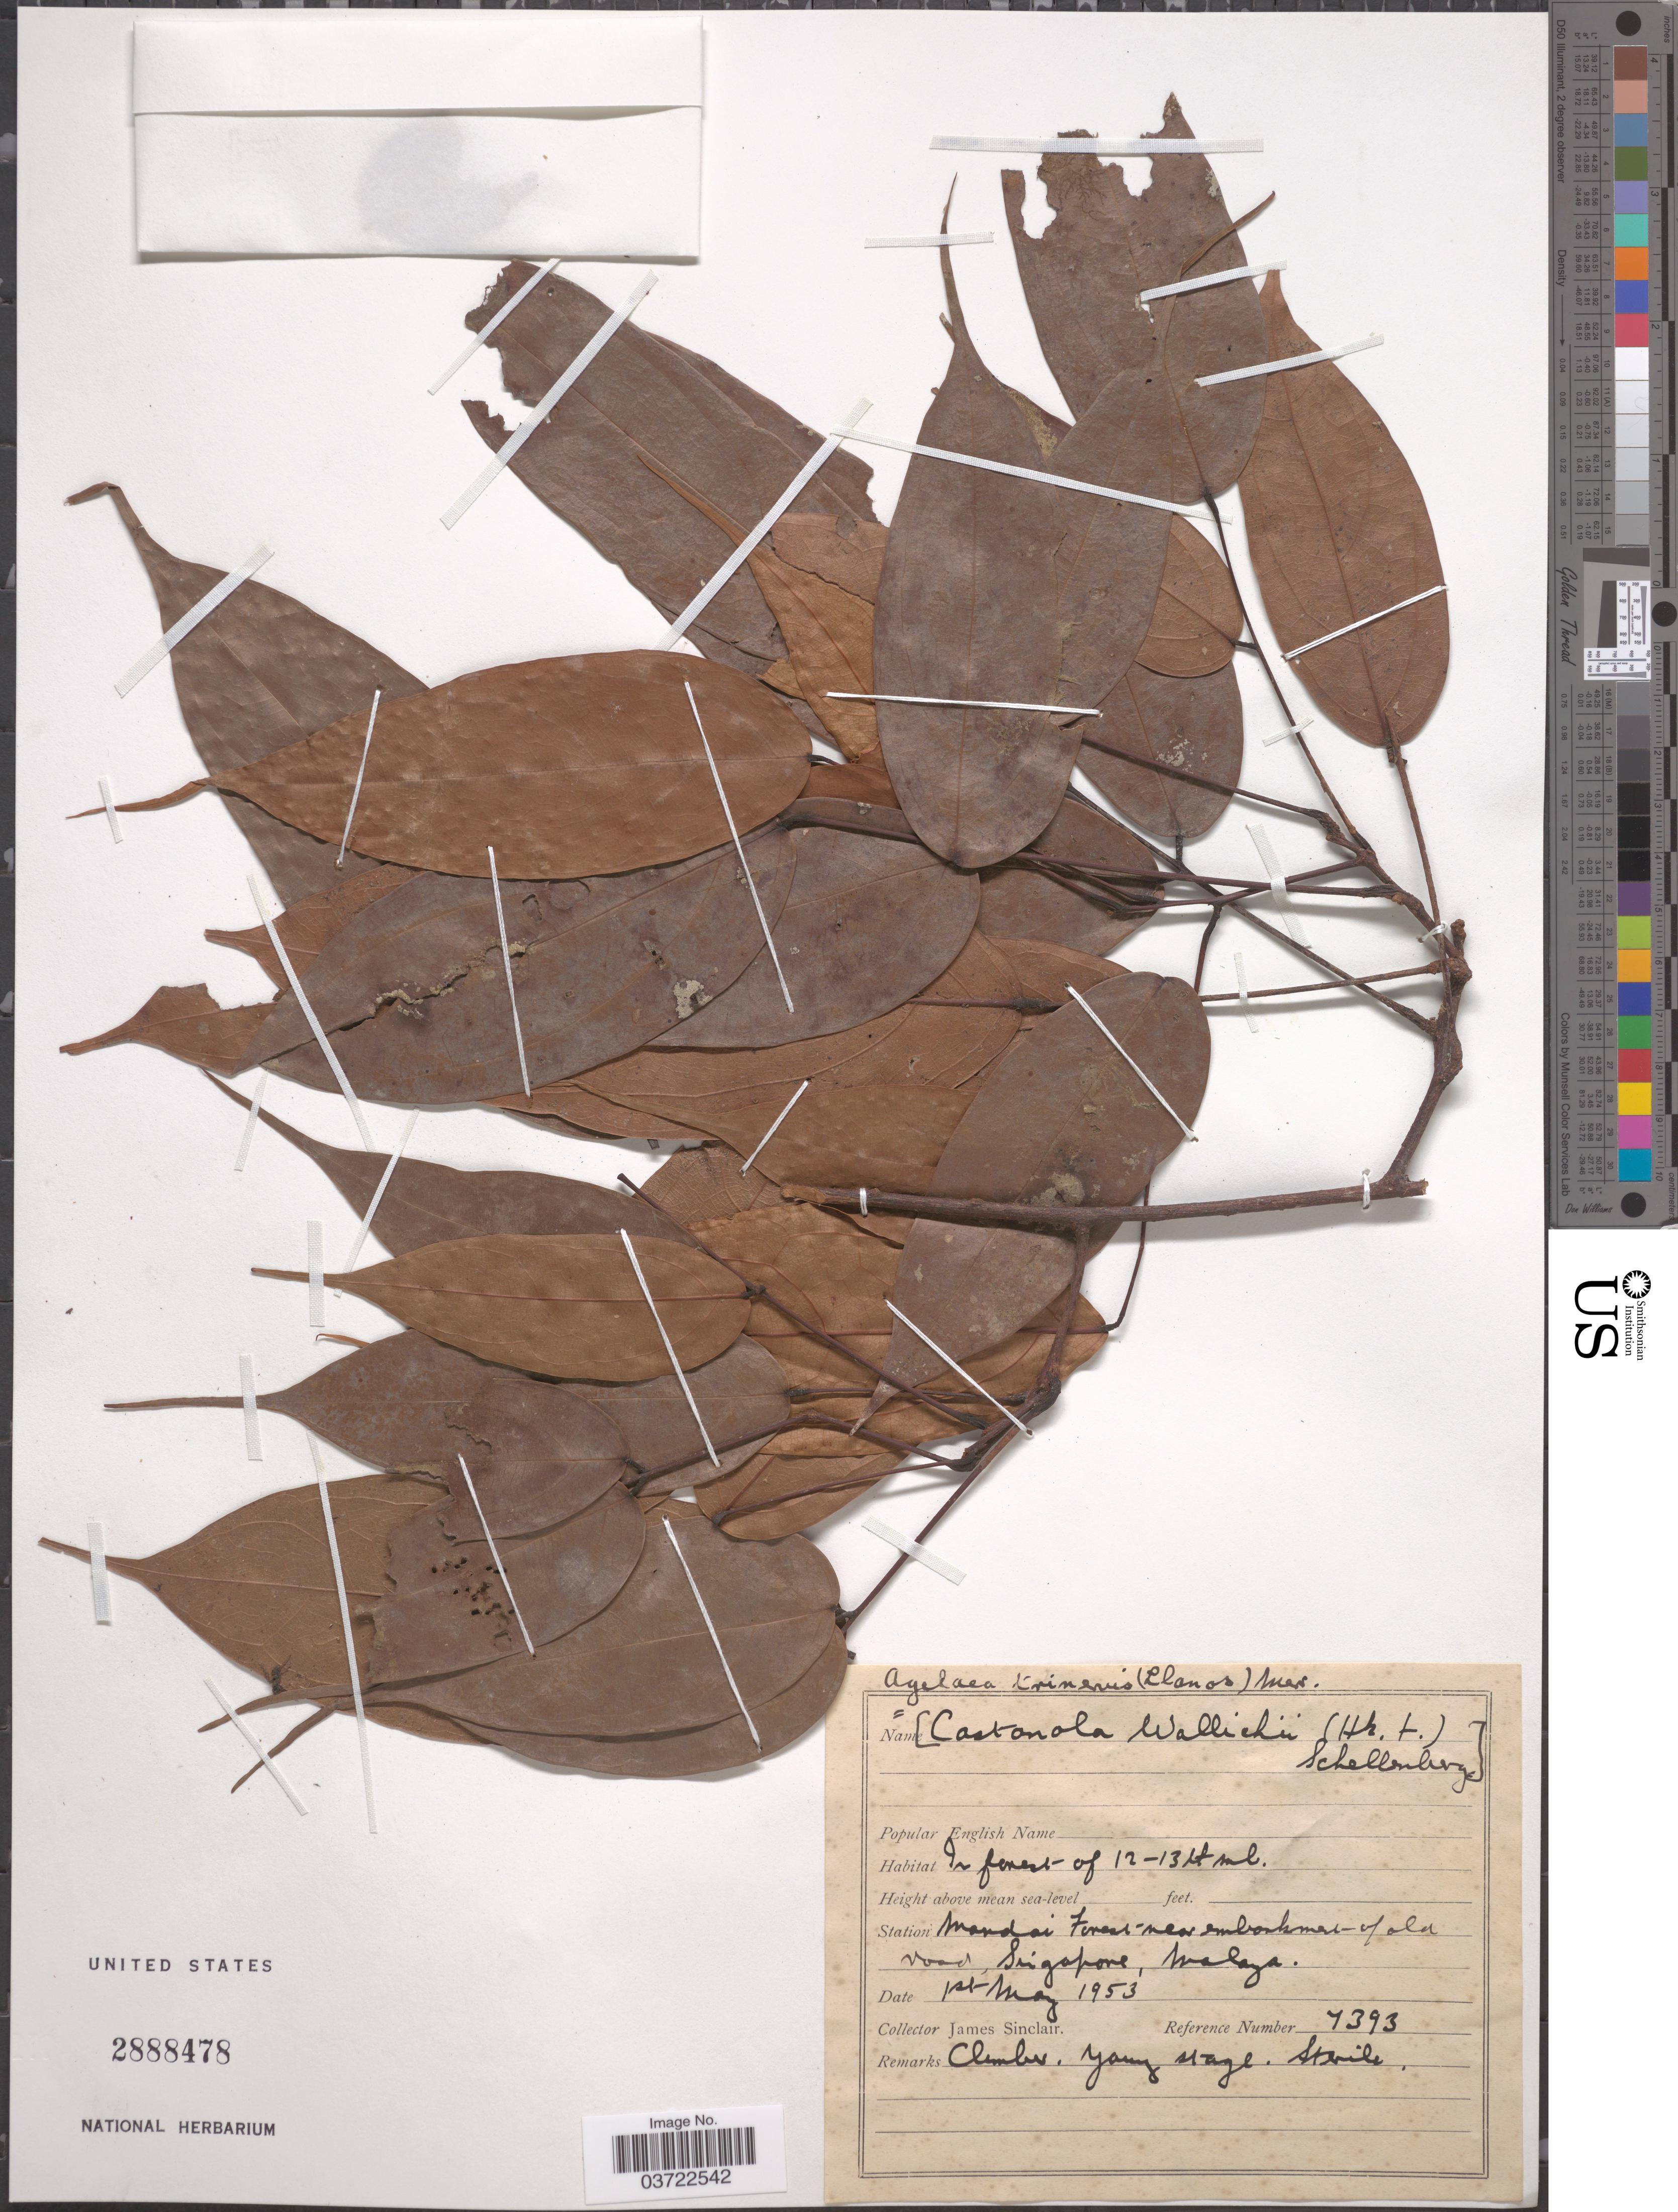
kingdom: Plantae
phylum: Tracheophyta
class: Magnoliopsida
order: Oxalidales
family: Connaraceae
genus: Agelaea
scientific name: Agelaea trinervis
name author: (Llanos) Merr.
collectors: J. Sinclair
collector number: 7393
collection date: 1953-05-01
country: Singapore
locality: Station Mandai Forest near embarkment of old road, Malaya.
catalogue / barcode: US 2888478